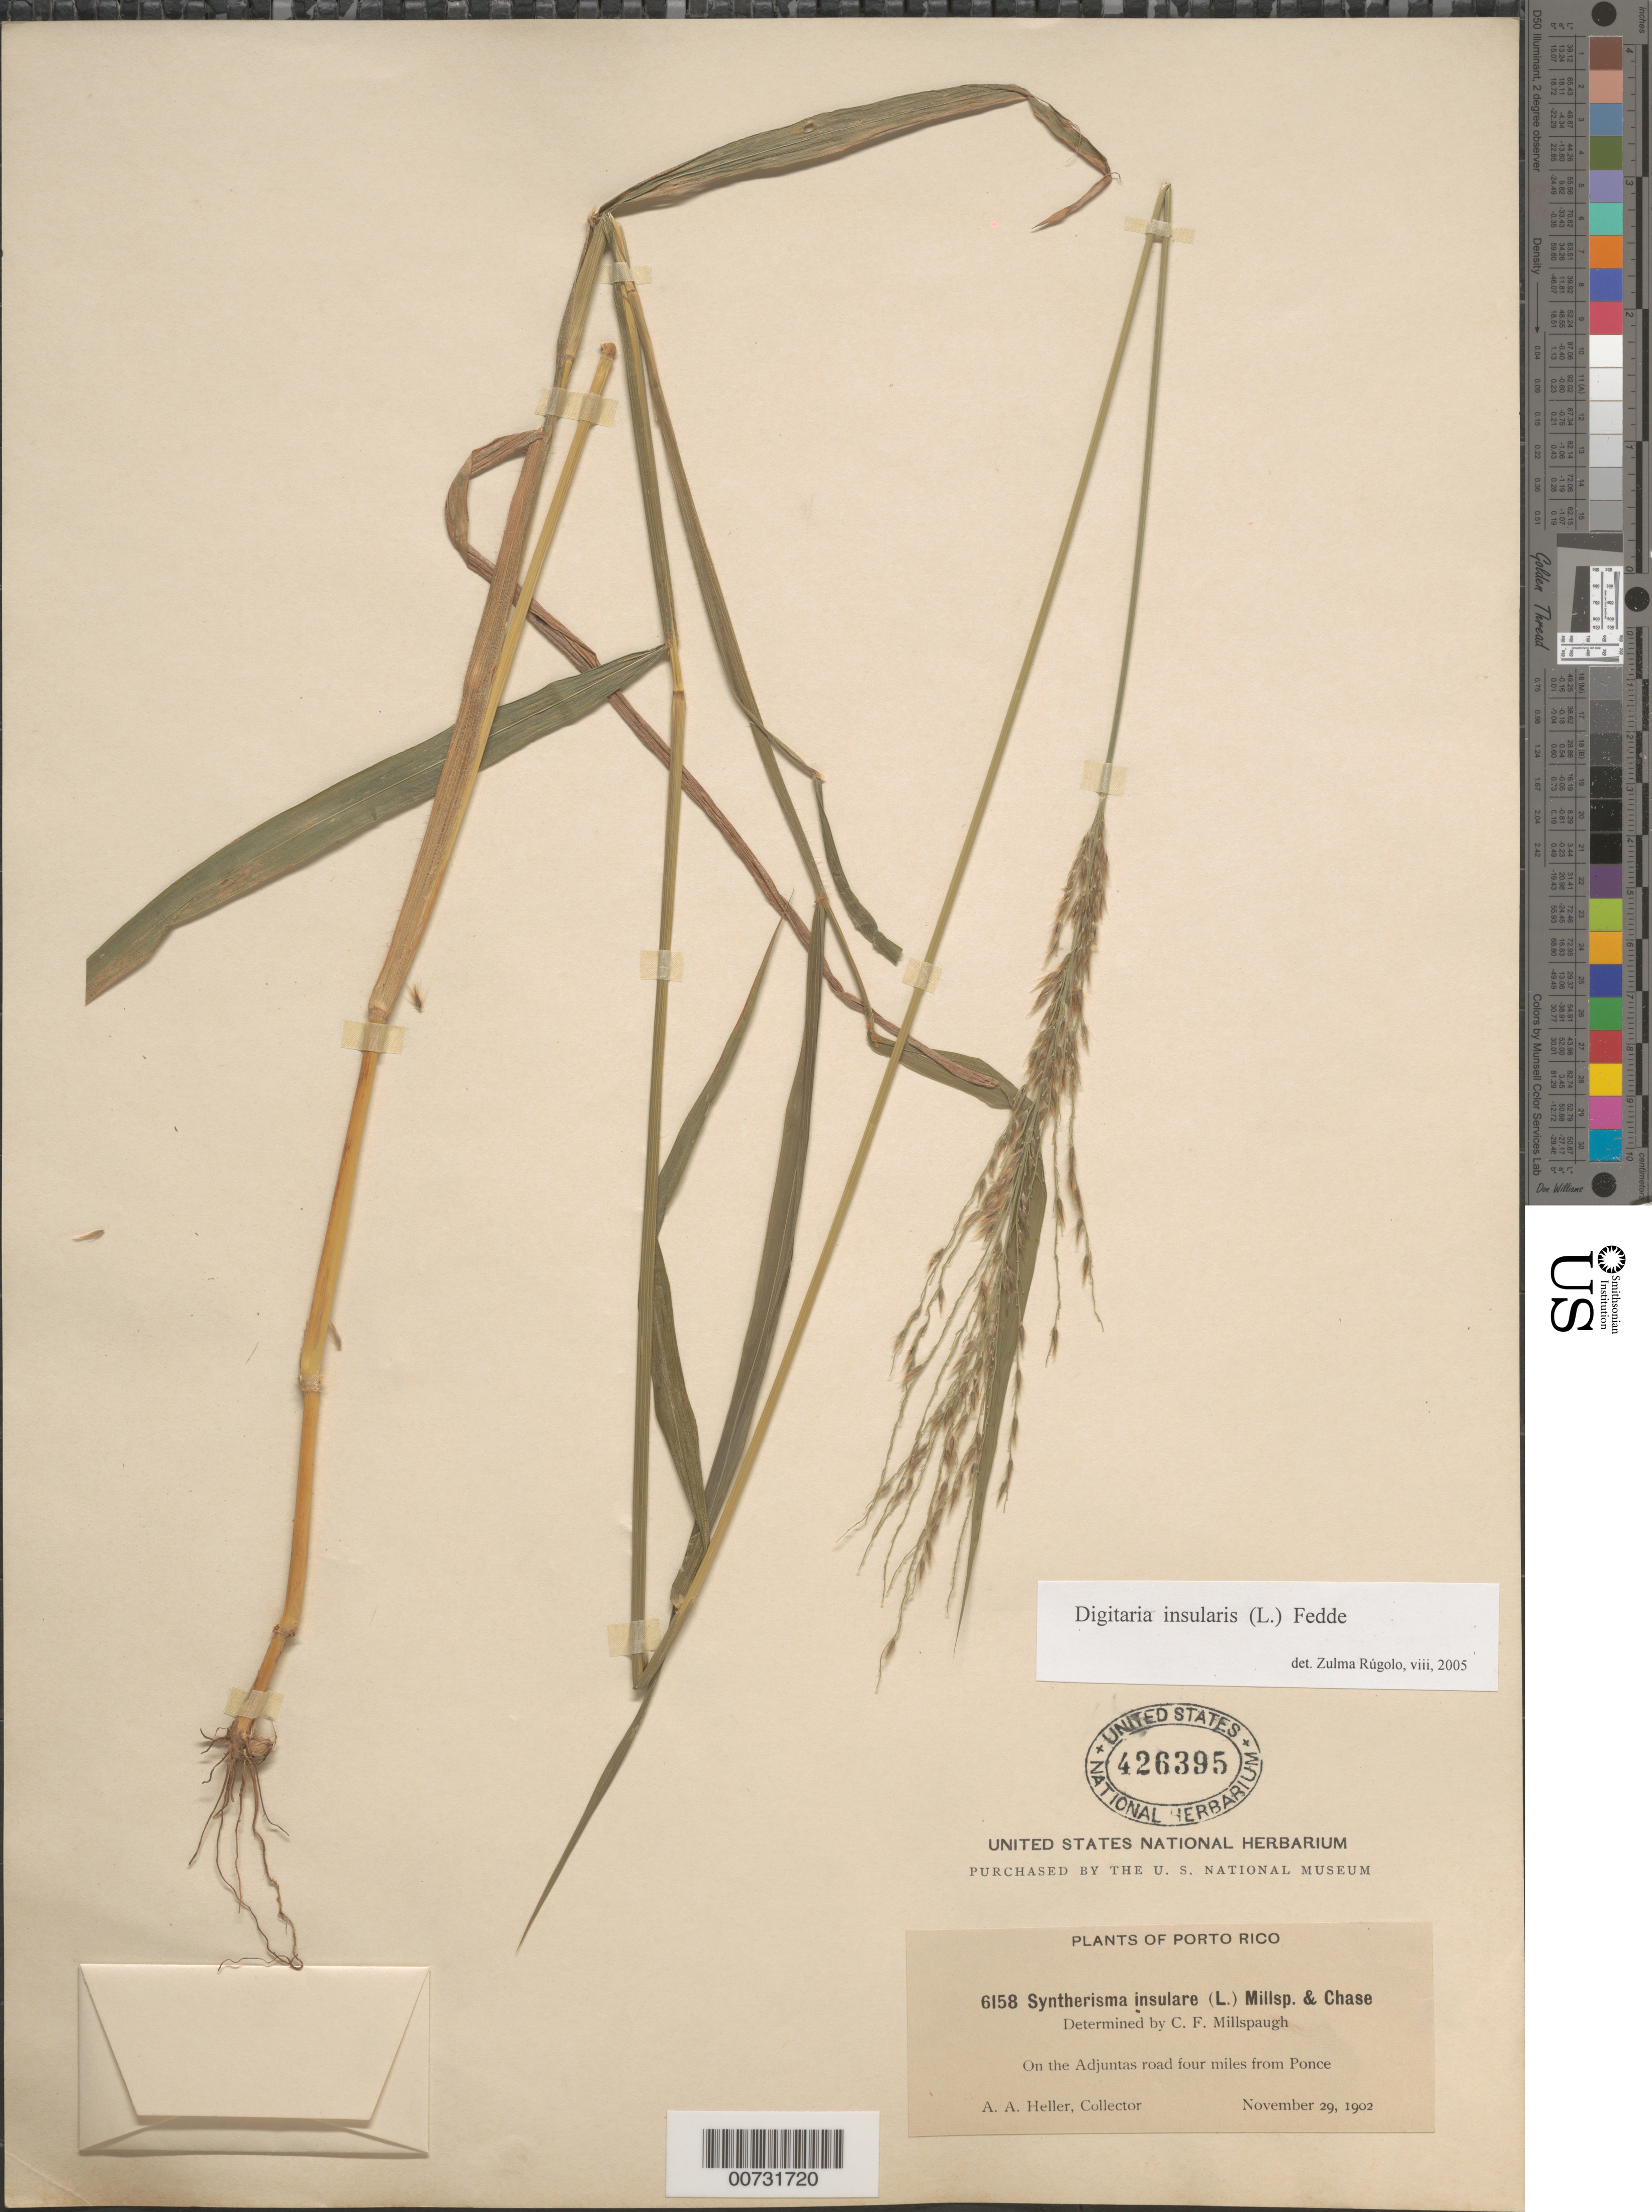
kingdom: Plantae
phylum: Tracheophyta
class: Liliopsida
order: Poales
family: Poaceae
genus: Digitaria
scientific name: Digitaria insularis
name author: (L.) Mez ex Ekman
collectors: A. A. Heller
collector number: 6158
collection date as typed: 29 Nov 1902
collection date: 1902-11-29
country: Puerto Rico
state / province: Ponce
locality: Adjuntas Road, 4 mi from Ponce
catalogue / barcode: US 426395